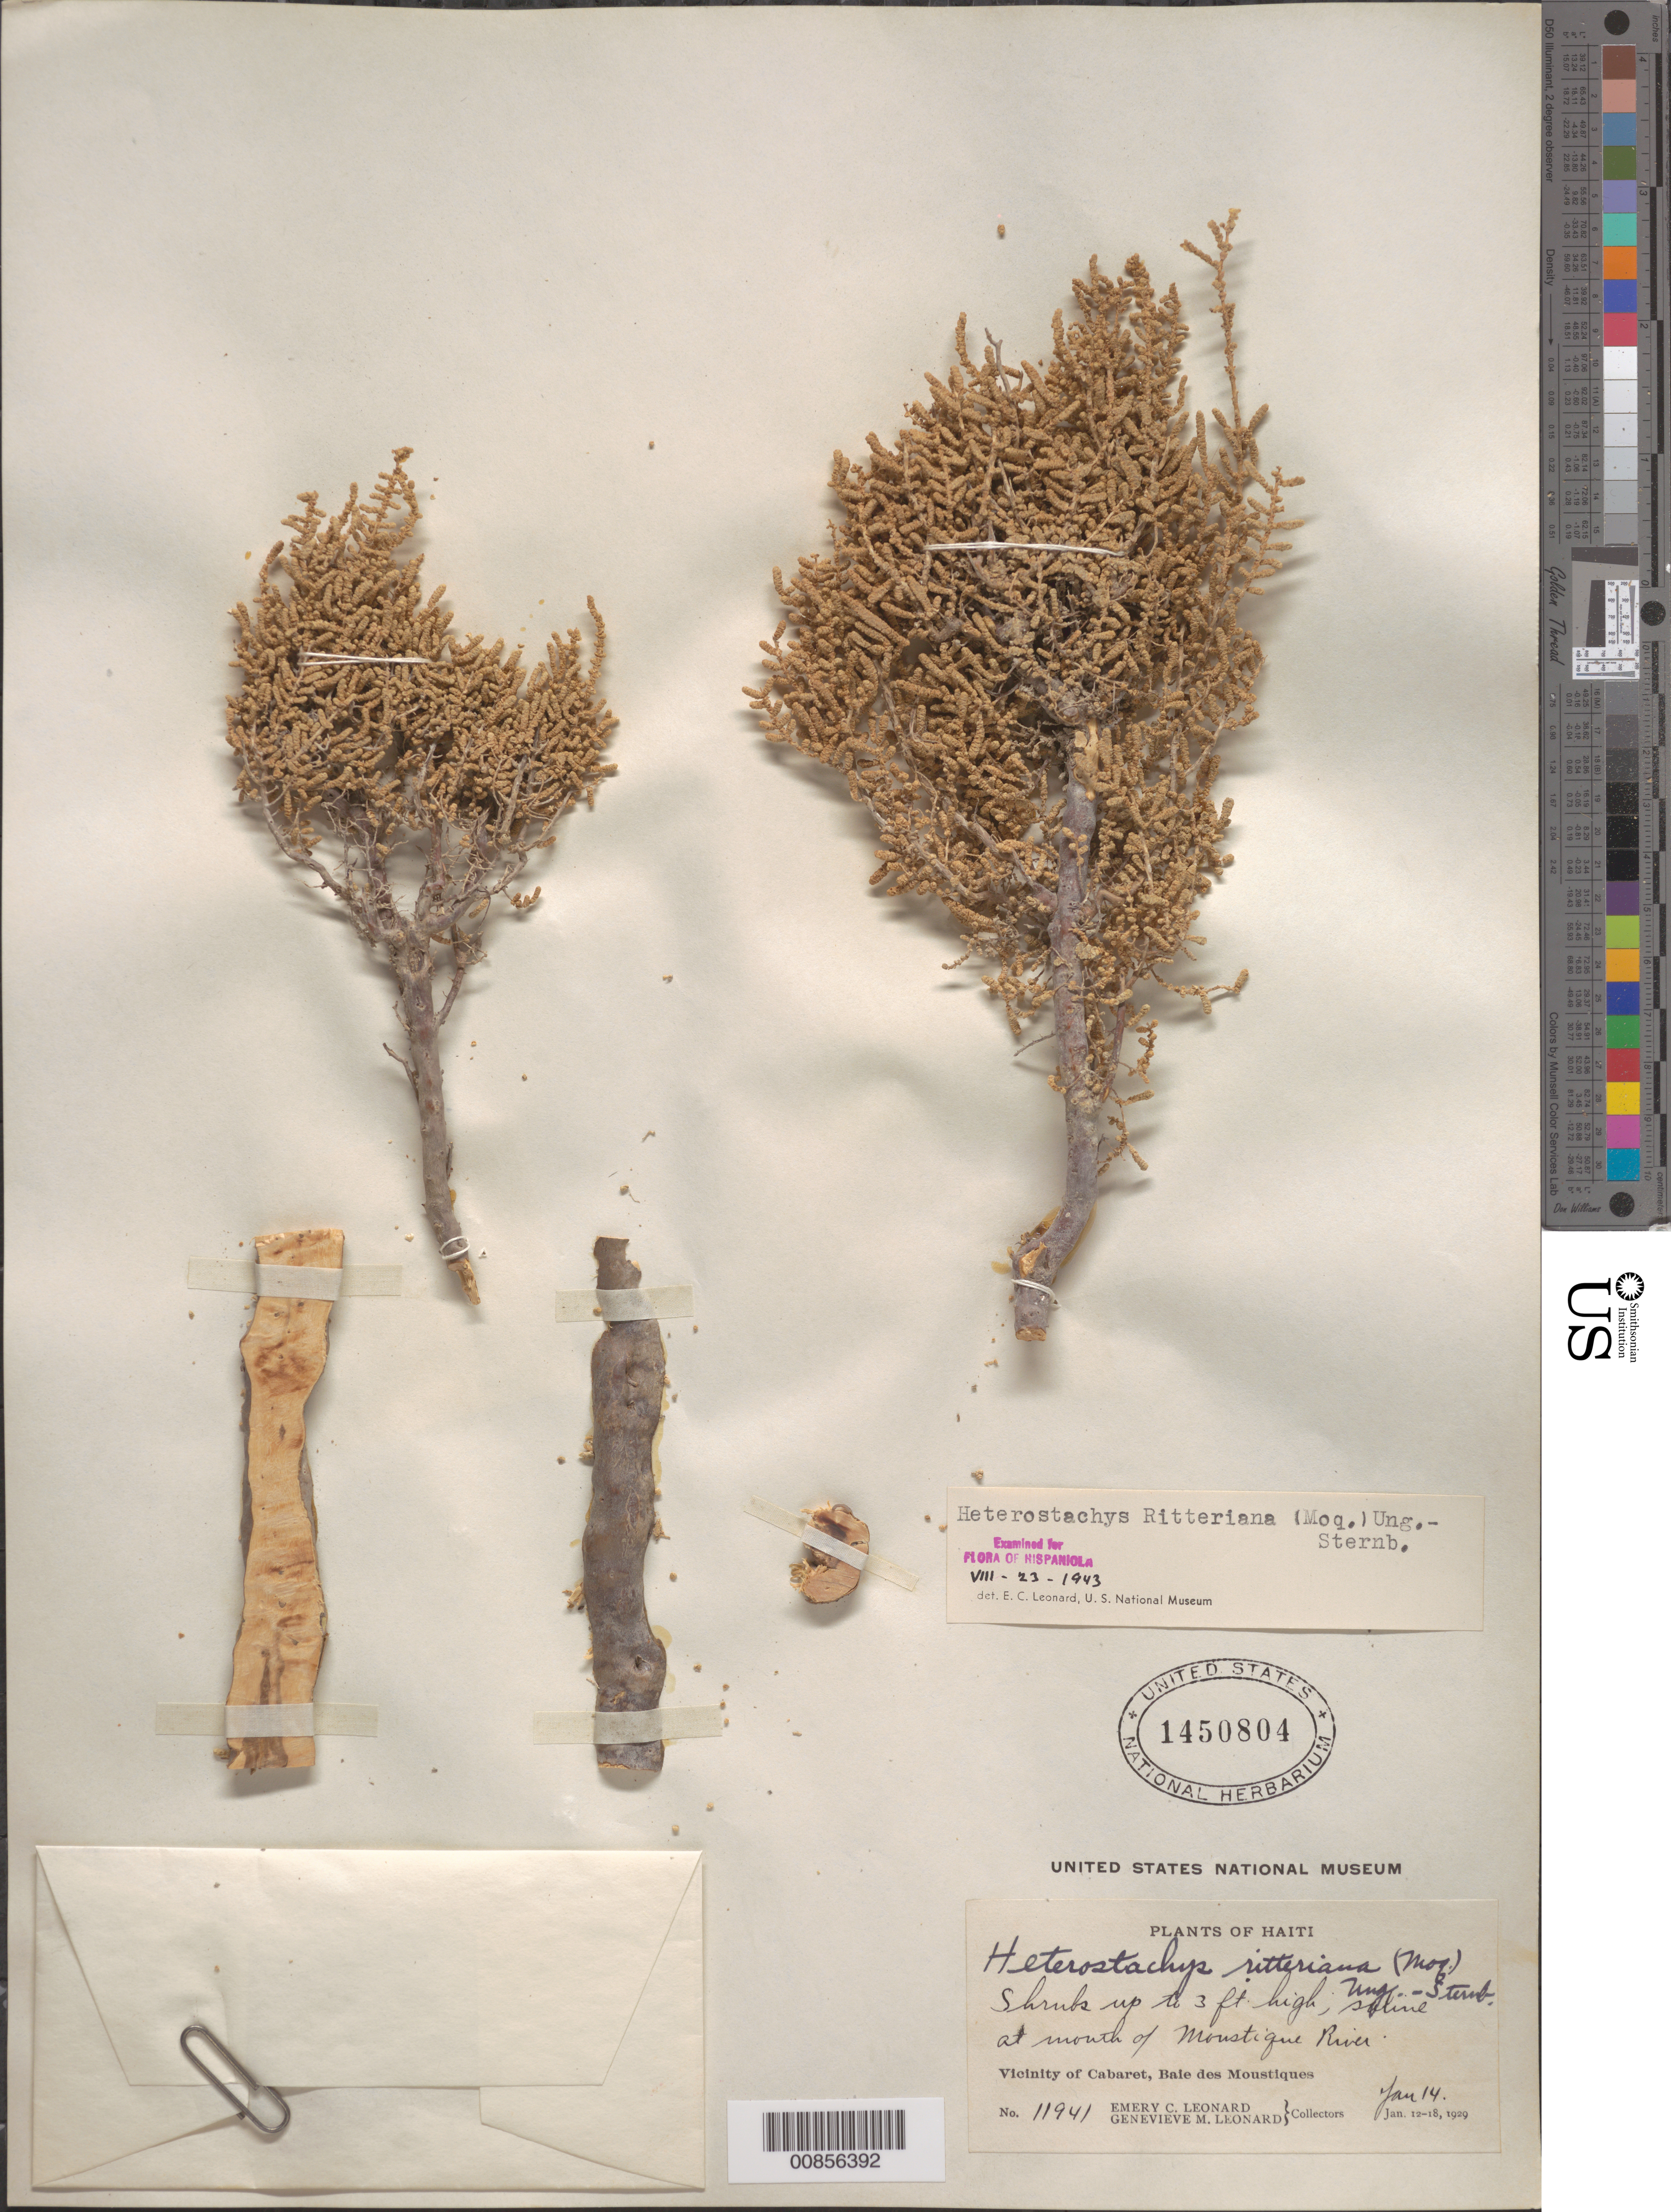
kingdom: Plantae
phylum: Tracheophyta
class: Magnoliopsida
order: Caryophyllales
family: Amaranthaceae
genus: Heterostachys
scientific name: Heterostachys ritteriana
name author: (Moq.) Ung.-Sternb.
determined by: Leonard, Emery C., (US)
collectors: E. C. Leonard & G. M. Leonard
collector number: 11941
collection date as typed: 14 Jan 1929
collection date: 1929-01-14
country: Haiti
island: Hispaniola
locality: Vicinity of Cabaret, Baie des Moustiques. Saline at mouth of Moustique River.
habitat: Saline.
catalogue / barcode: US 1450804